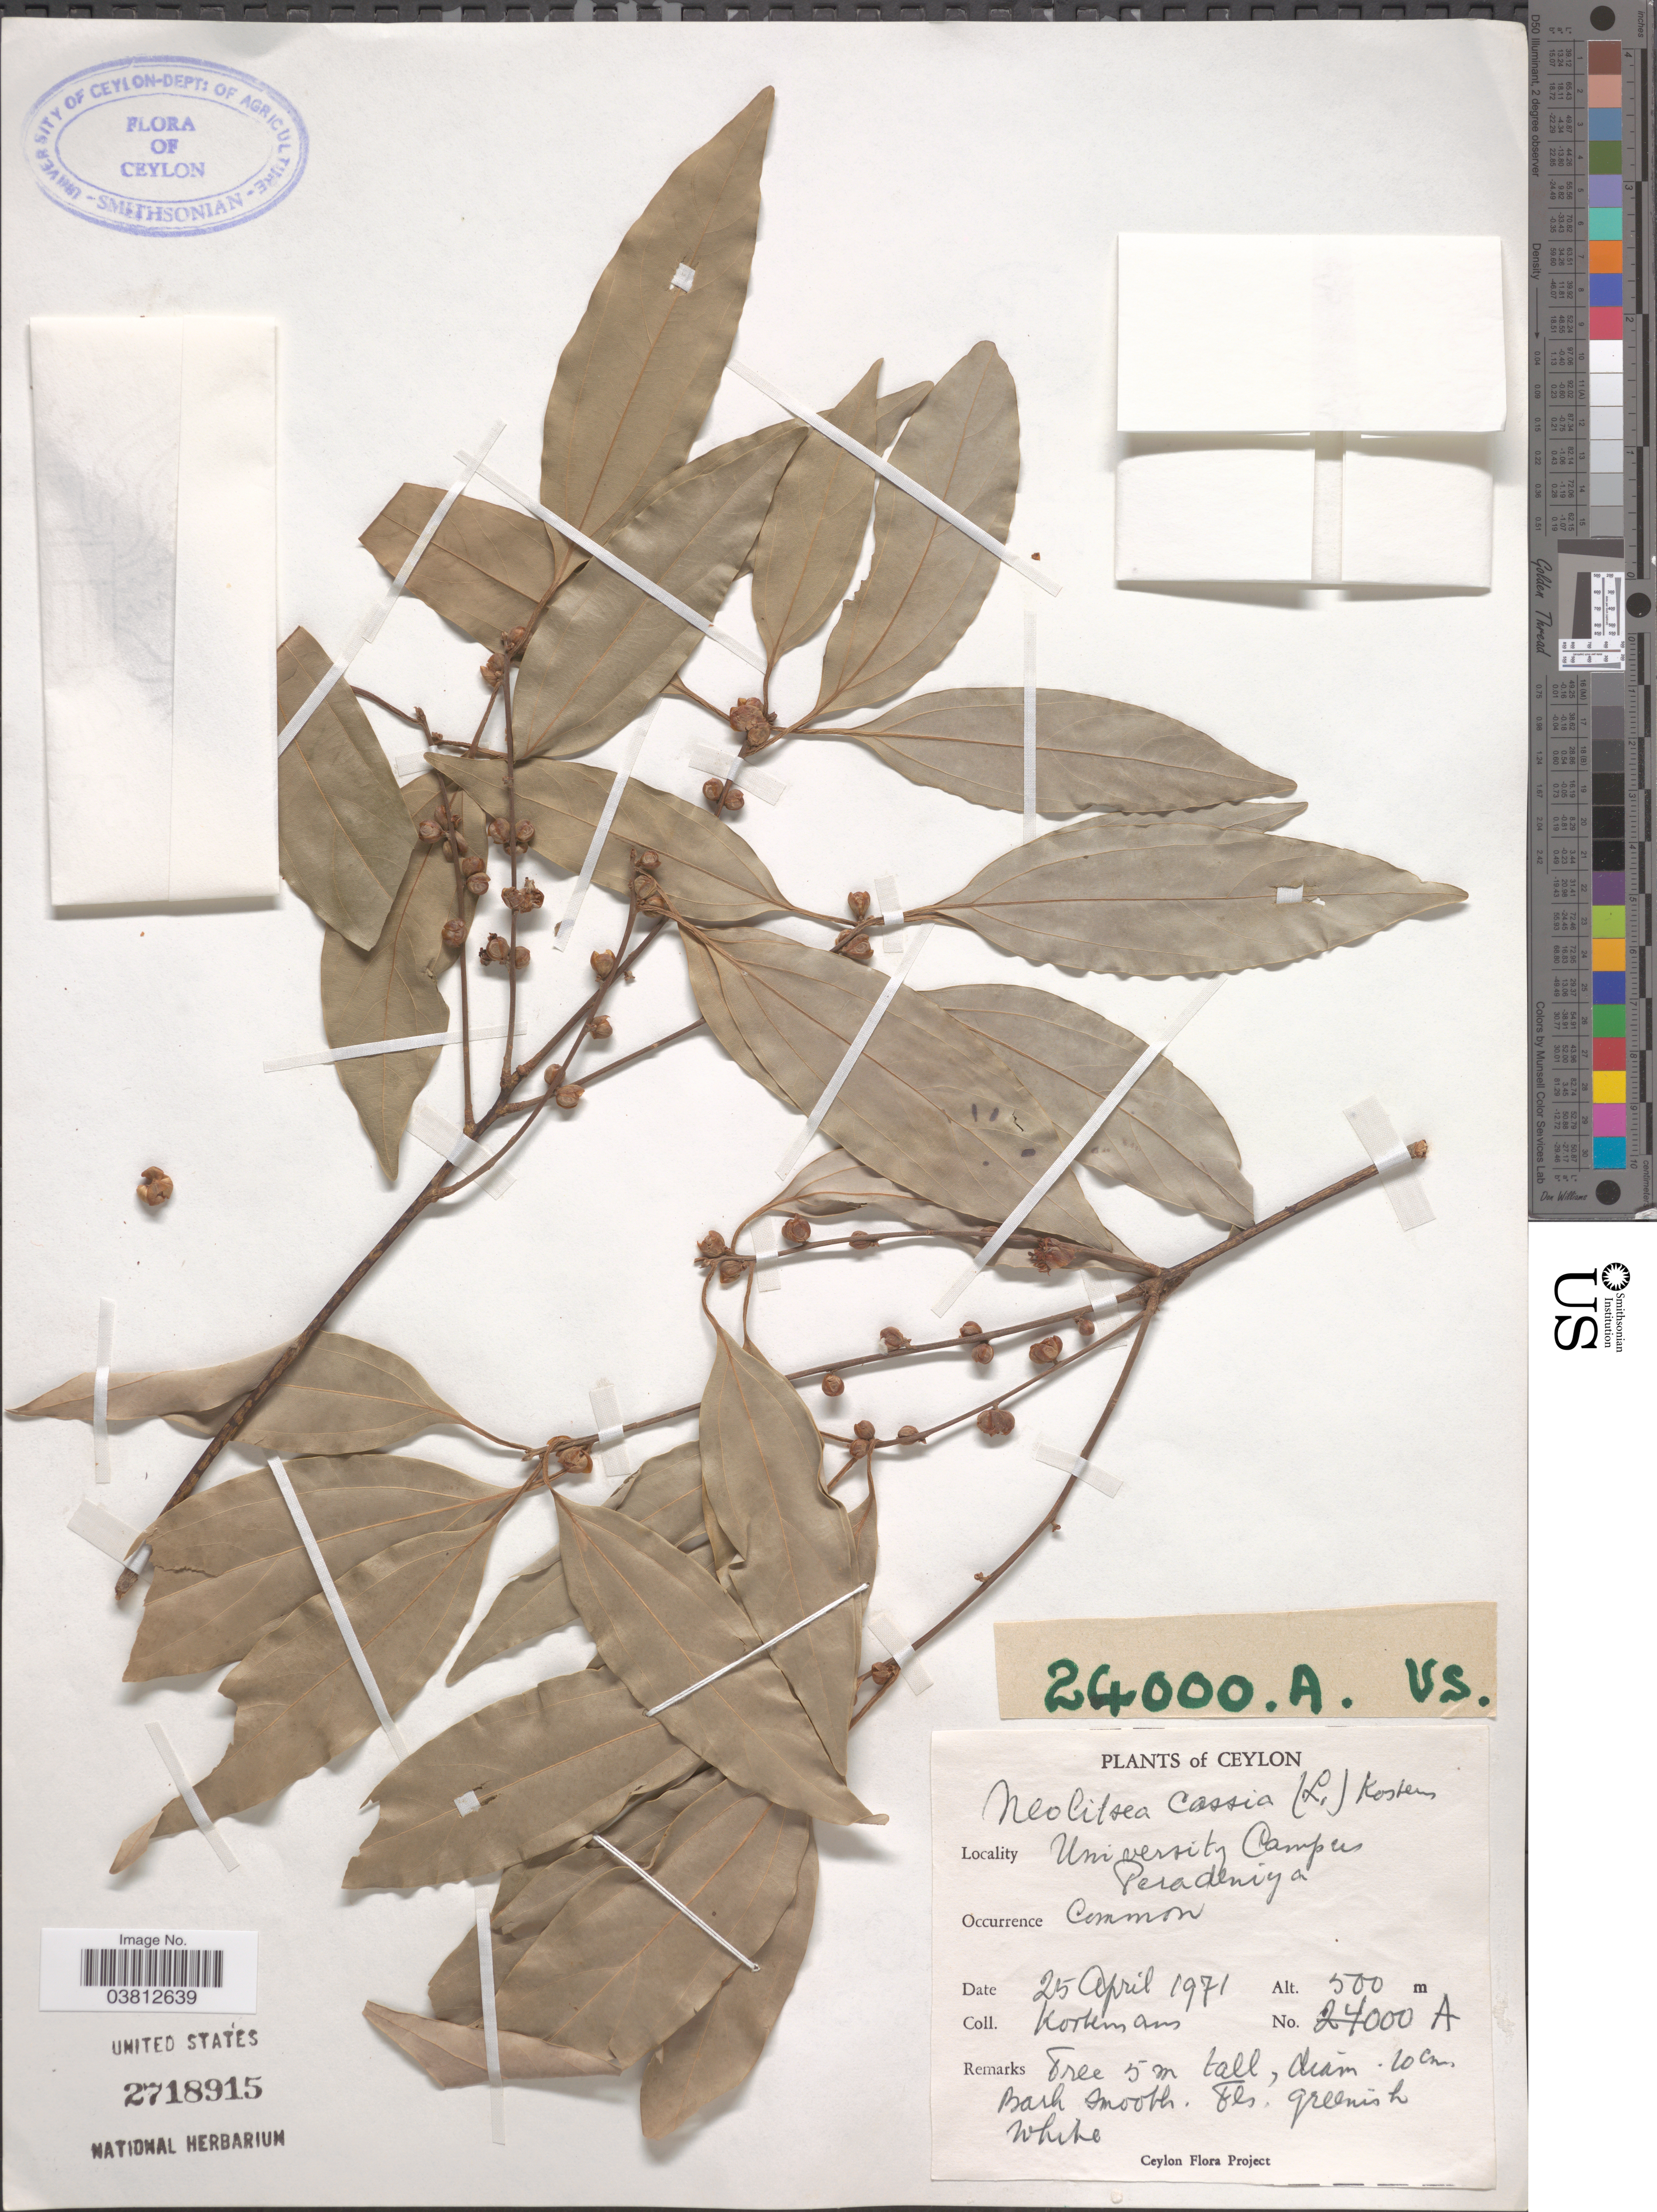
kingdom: Plantae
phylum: Tracheophyta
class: Magnoliopsida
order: Laurales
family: Lauraceae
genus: Neolitsea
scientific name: Neolitsea cassia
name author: (L.) Kosterm.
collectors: Kostermans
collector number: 2400A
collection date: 1971-04-25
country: Sri Lanka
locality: Ceylon. University Campus Peradeniya.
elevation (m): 500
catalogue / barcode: US 2718915